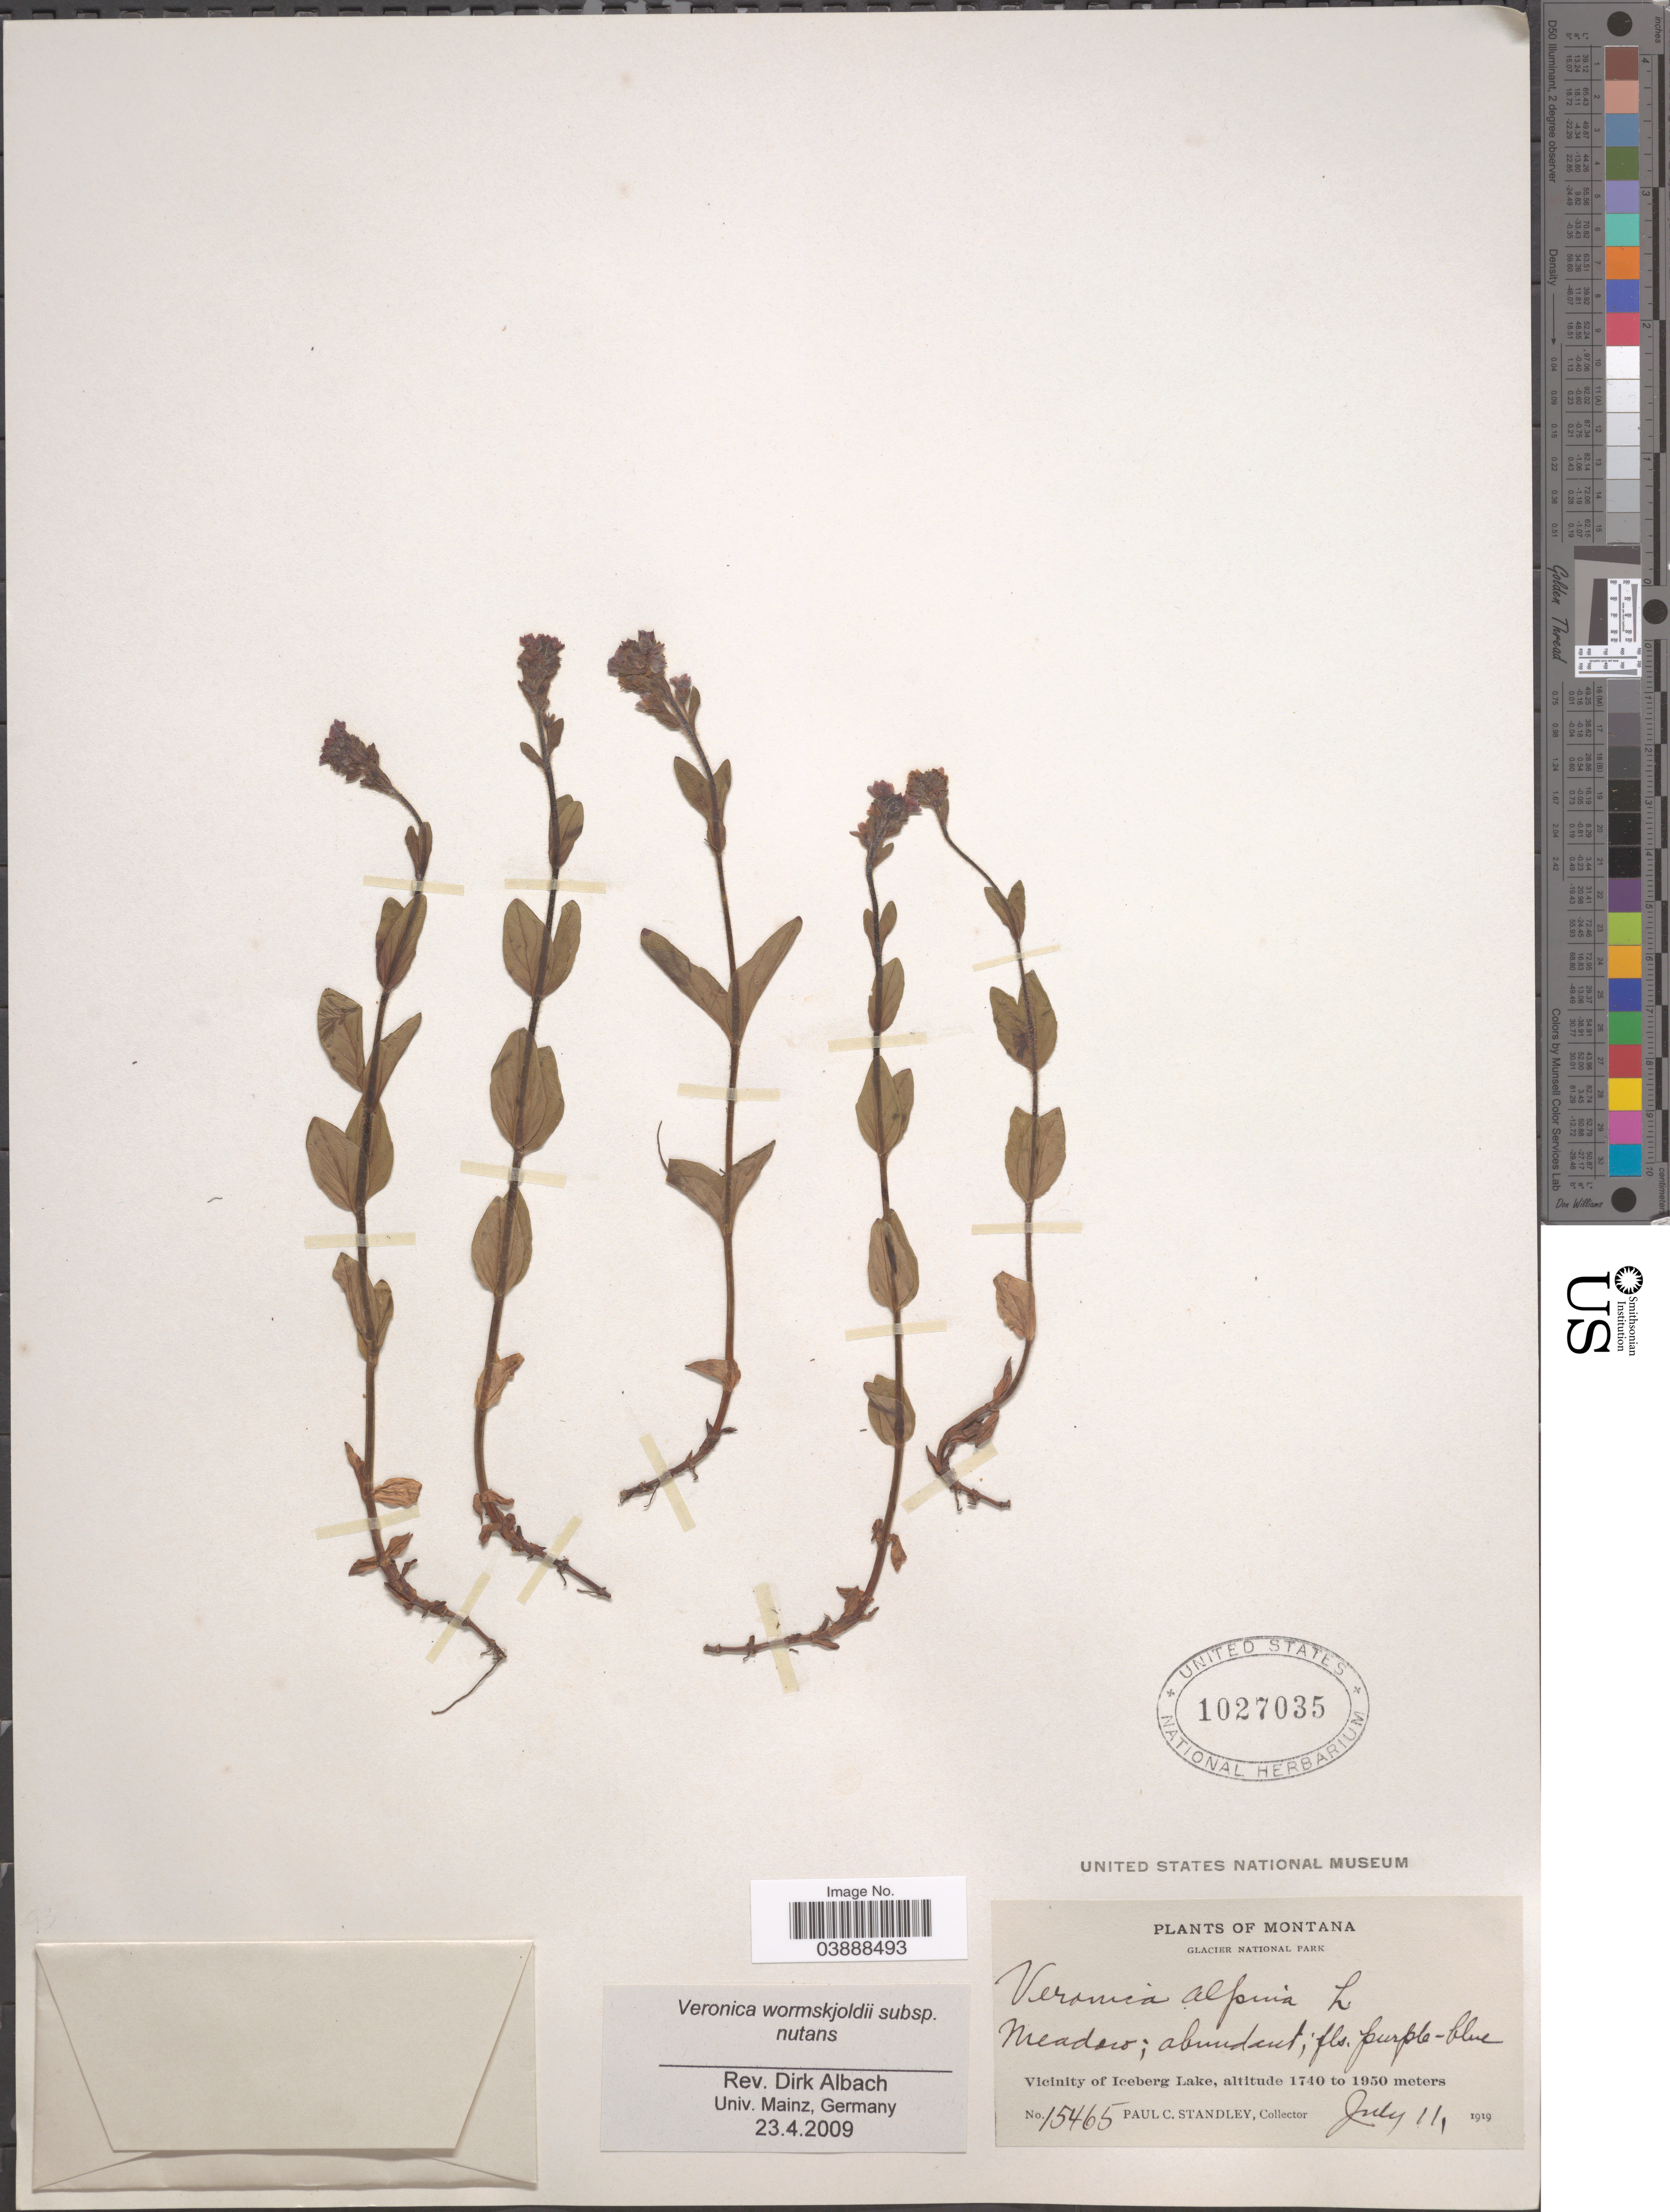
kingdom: Plantae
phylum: Tracheophyta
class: Magnoliopsida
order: Lamiales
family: Plantaginaceae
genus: Veronica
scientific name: Veronica wormskjoldii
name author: Roem. & Schult.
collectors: P. C. Standley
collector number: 15465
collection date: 1919-07-11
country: United States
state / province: Montana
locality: Glacier National Park. Vicinity of Iceberg Lake.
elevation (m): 1740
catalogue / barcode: US 1027035